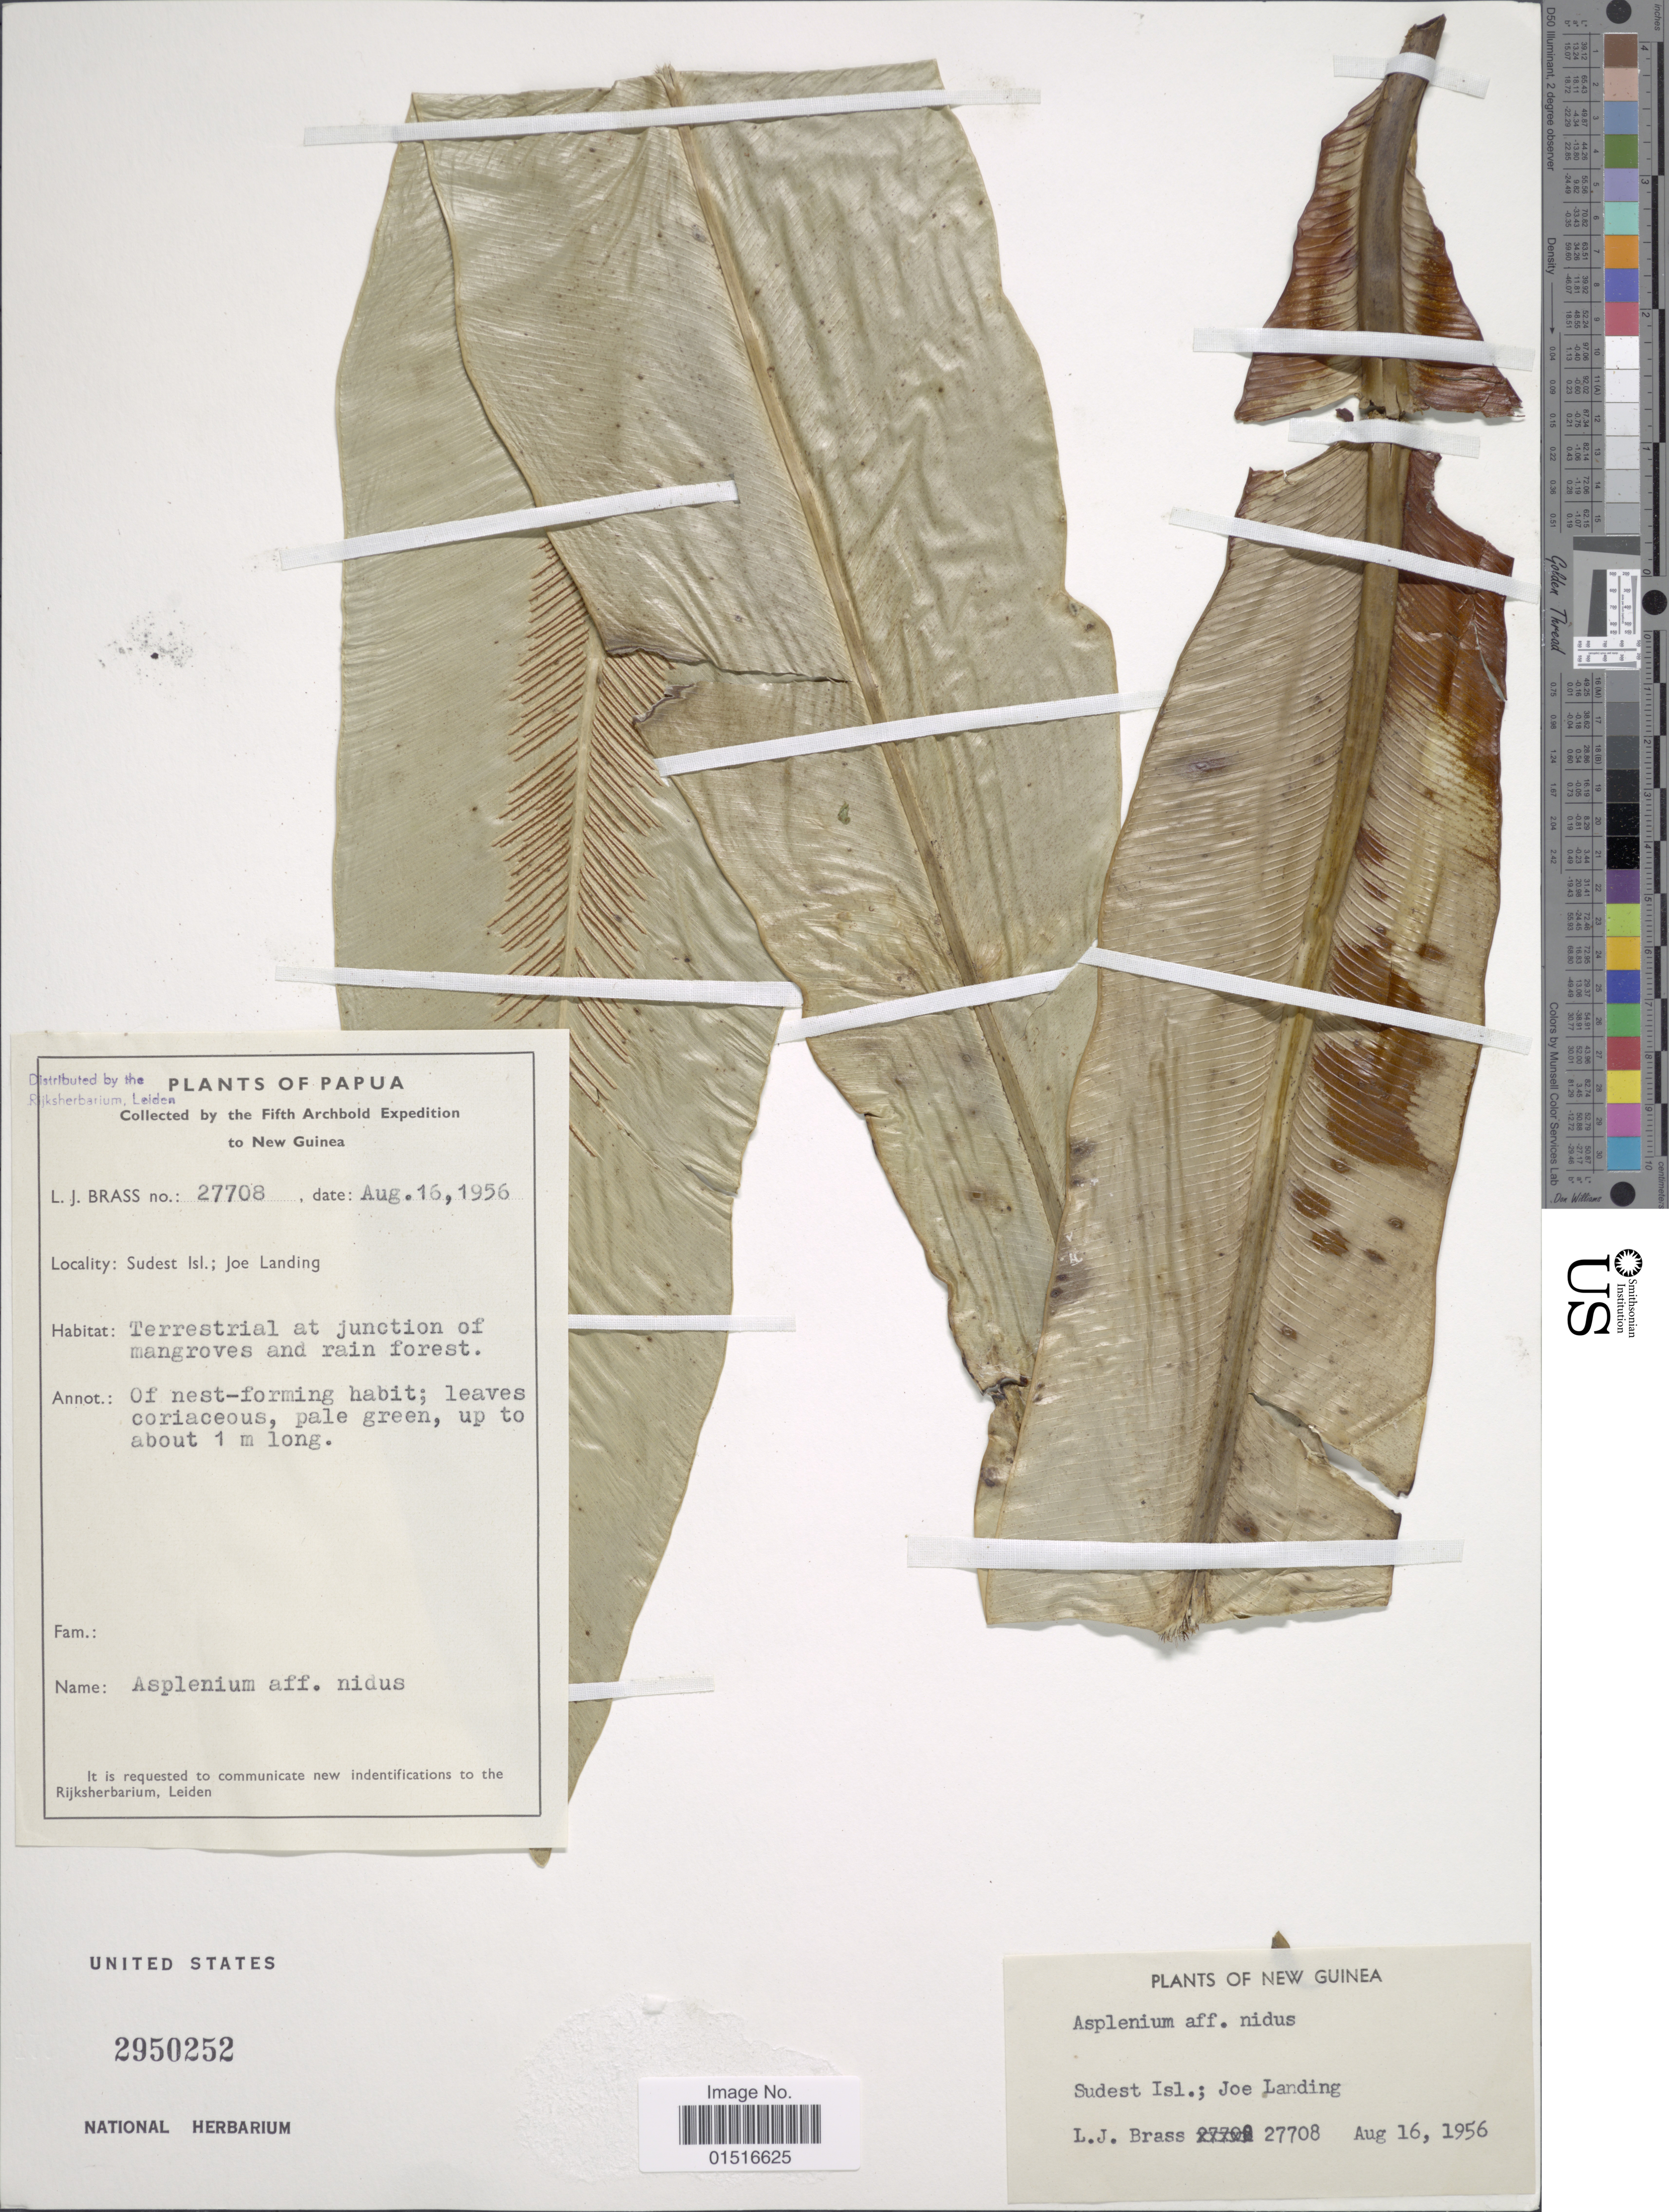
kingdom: Plantae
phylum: Tracheophyta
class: Polypodiopsida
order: Polypodiales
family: Aspleniaceae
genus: Asplenium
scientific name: Asplenium nidus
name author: L.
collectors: L. J. Brass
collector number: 27708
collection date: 1956-08-16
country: Papua New Guinea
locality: New Guinea, Sudest Isl.; Joe Landing, Papua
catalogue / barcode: US 2950252